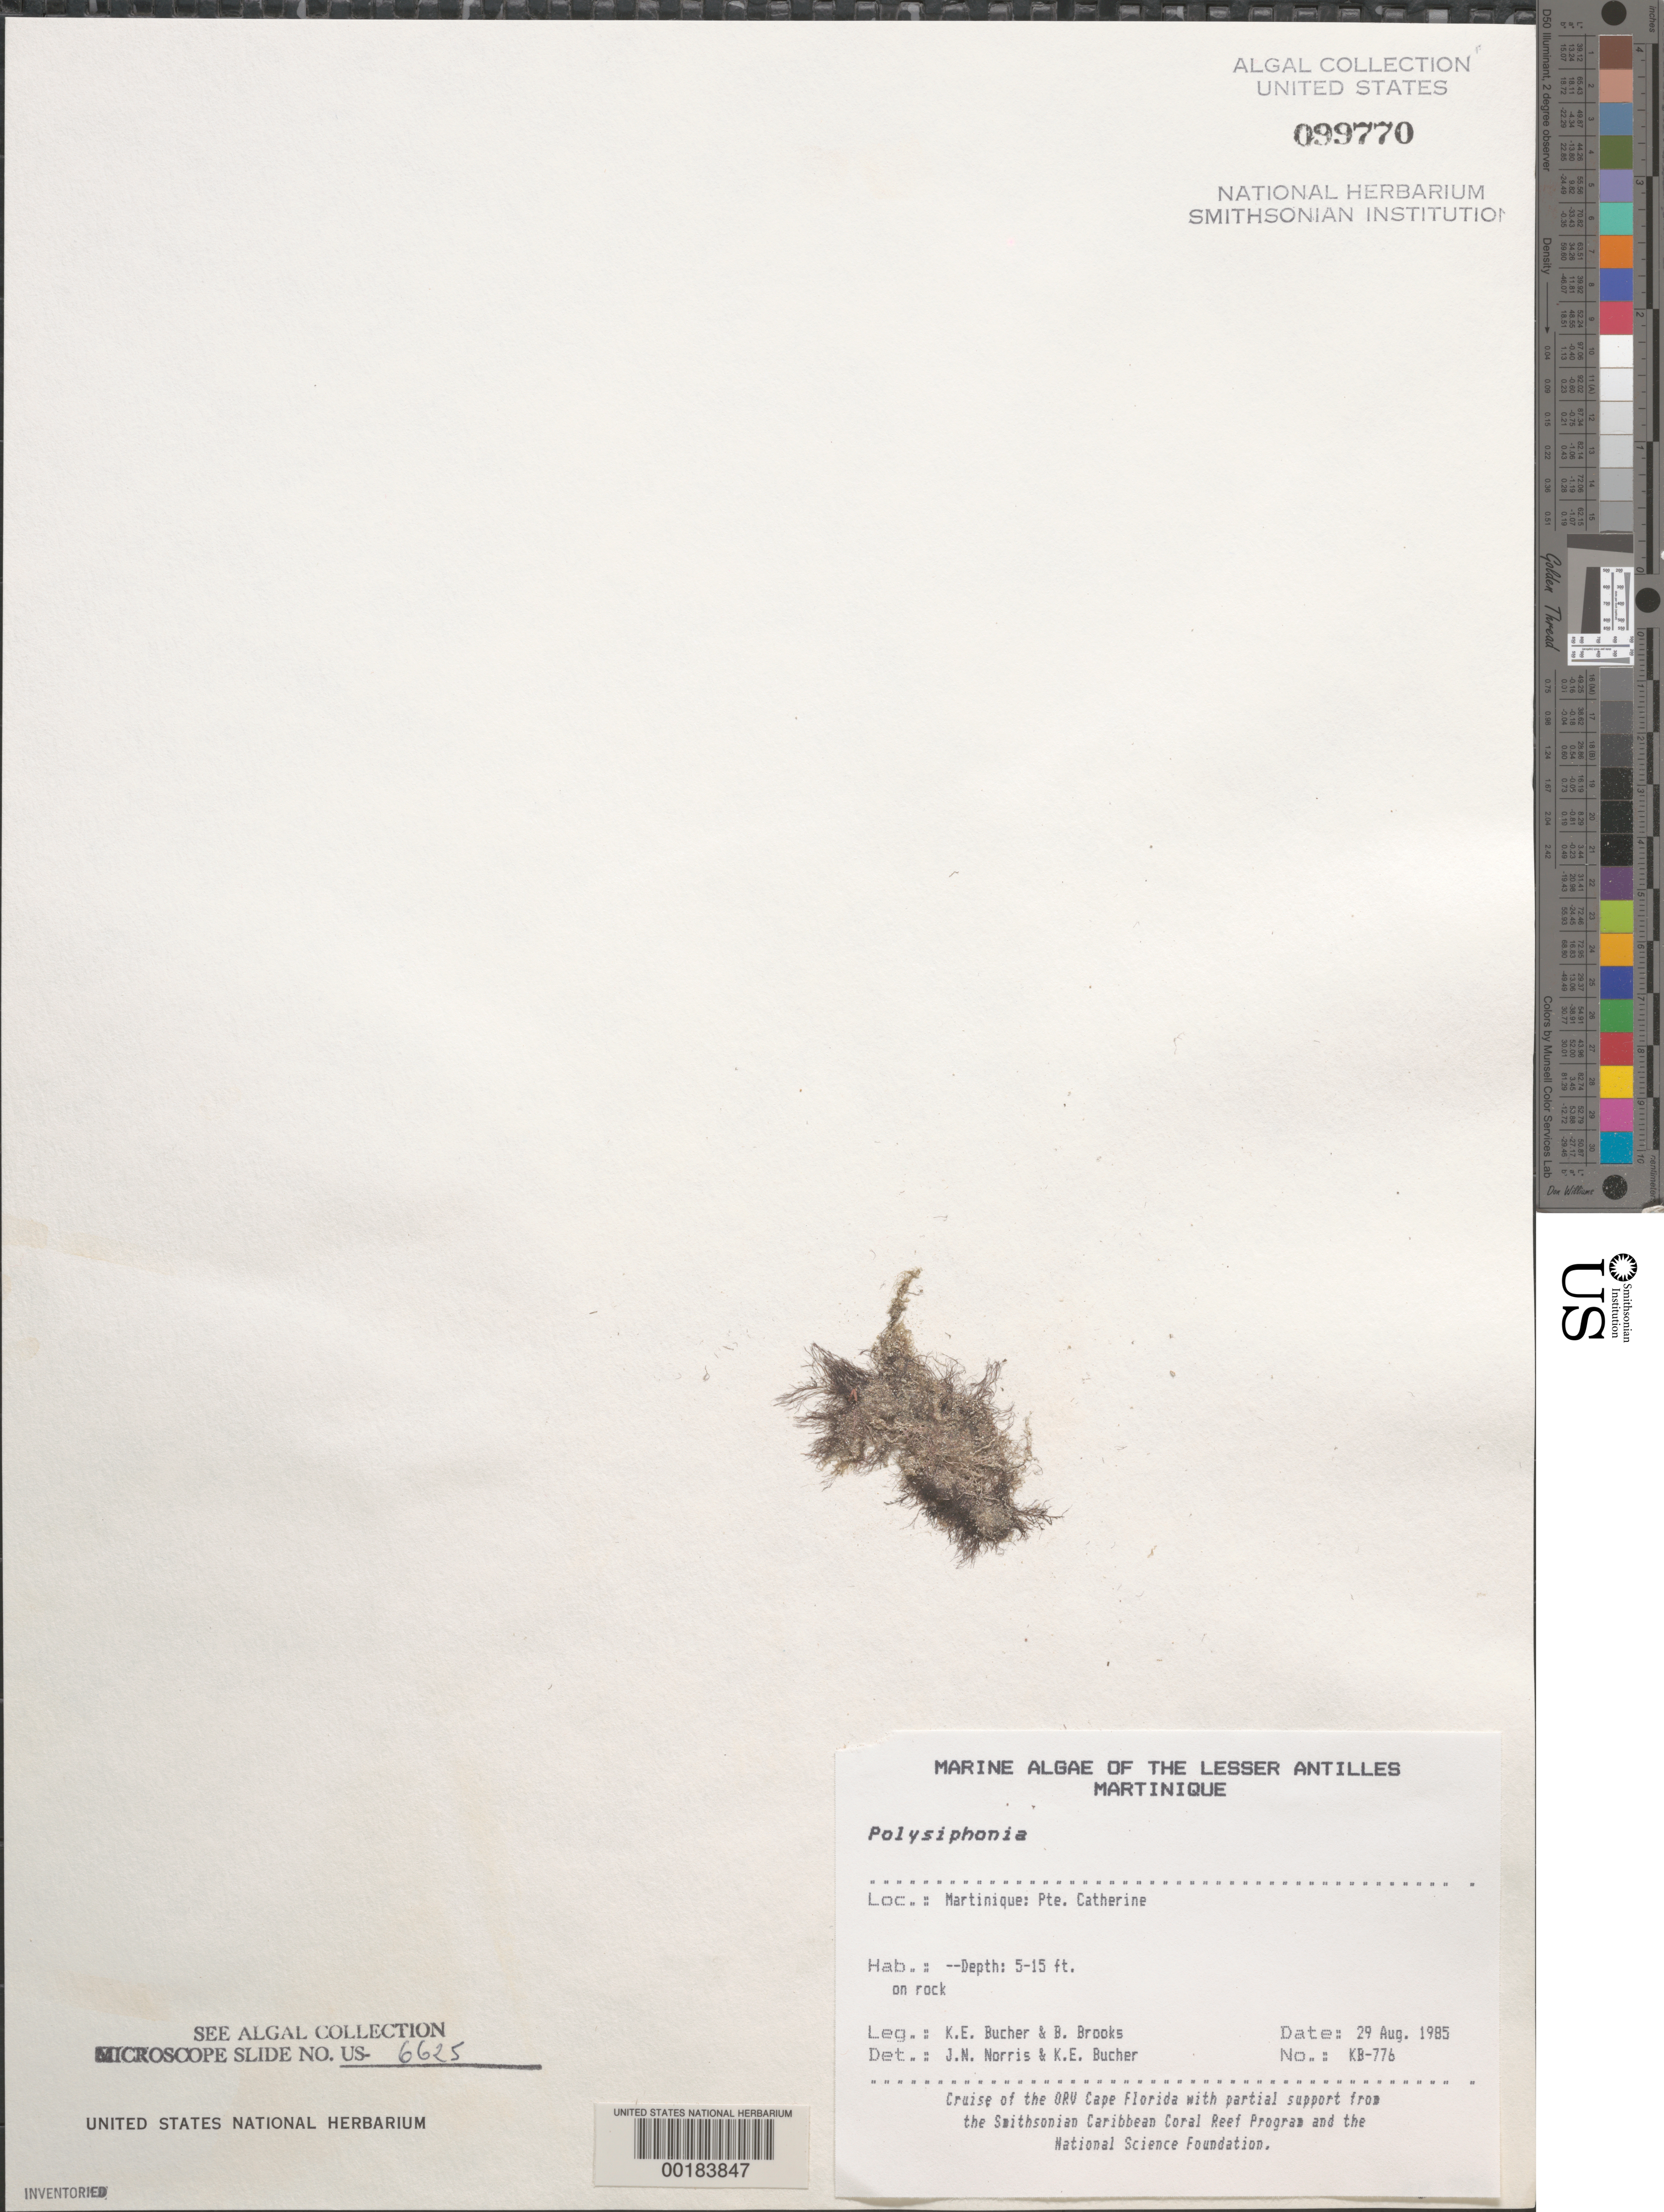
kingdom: Plantae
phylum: Rhodophyta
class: Florideophyceae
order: Ceramiales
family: Rhodomelaceae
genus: Polysiphonia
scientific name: Polysiphonia sp.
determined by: Norris, J. N.; Bucher, K. E.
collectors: K. E. Bucher & B. Brooks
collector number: Kb-776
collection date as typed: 29 Aug 1985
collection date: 1985-08-29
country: Martinique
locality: Pointe Catherine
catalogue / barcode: US 99770